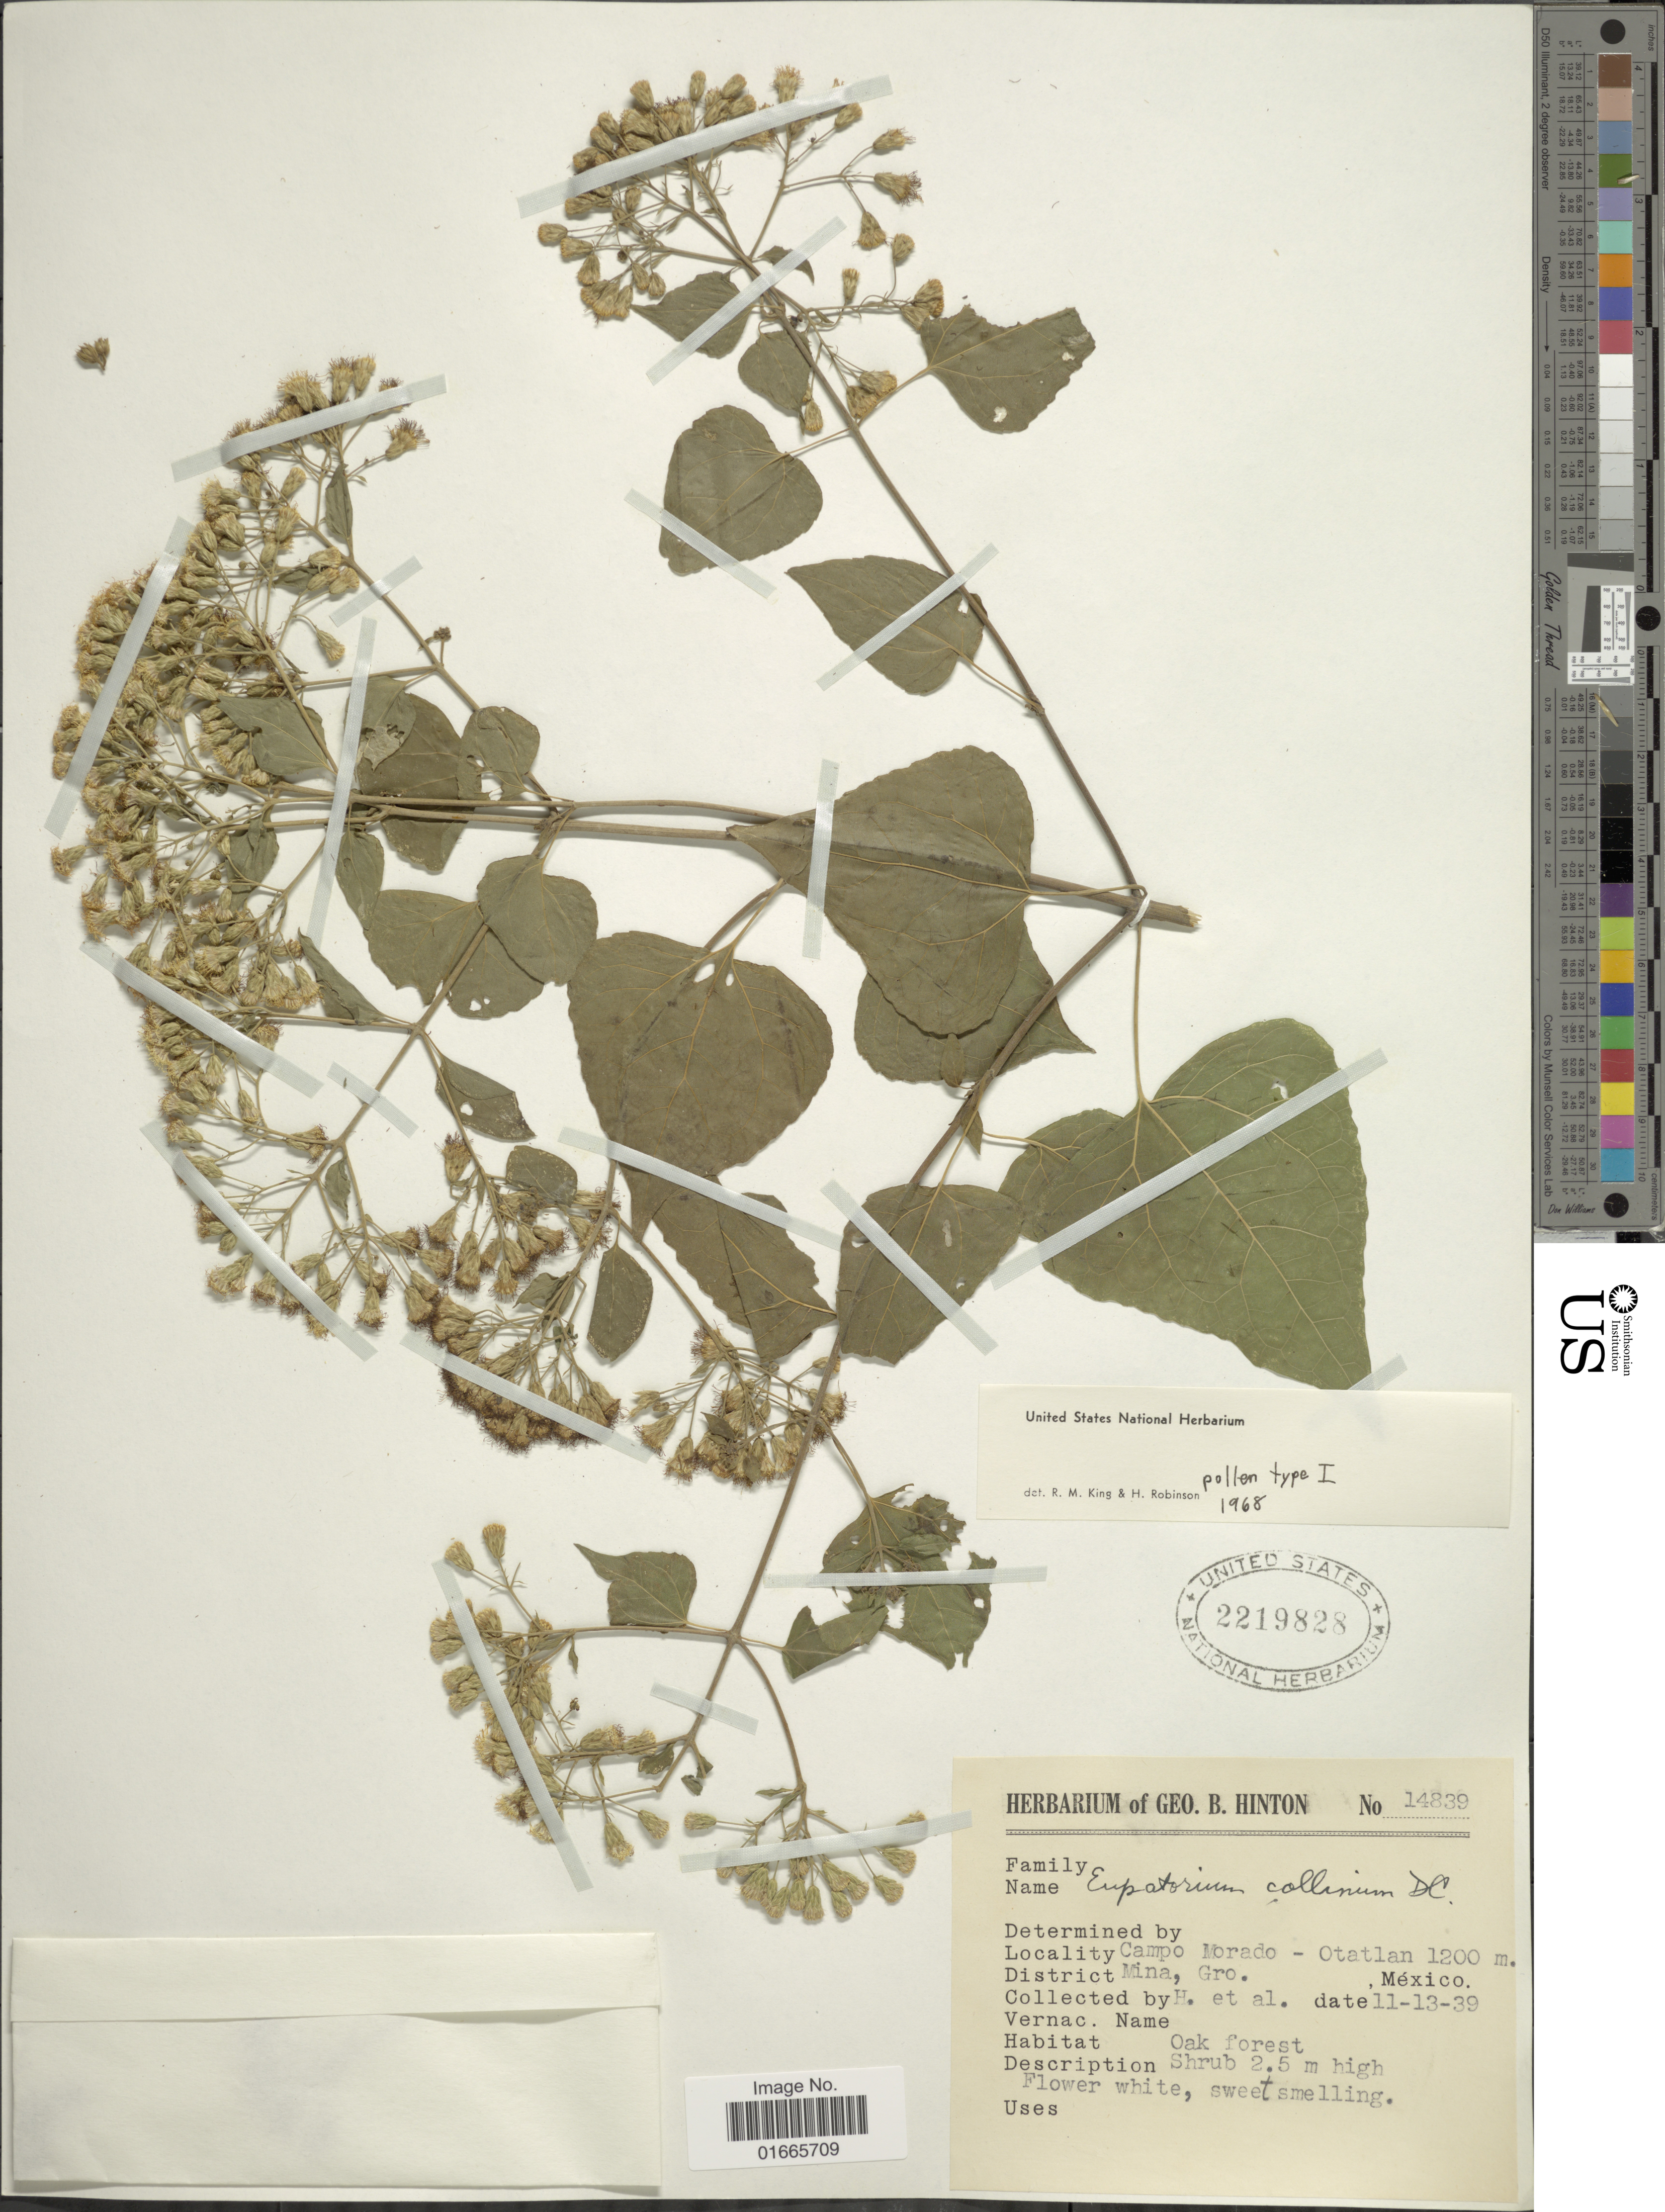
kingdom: Plantae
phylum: Tracheophyta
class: Magnoliopsida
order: Asterales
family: Asteraceae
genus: Chromolaena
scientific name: Chromolaena collina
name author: (DC.) R.M. King & H. Rob.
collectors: G. B. Hinton & et al.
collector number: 14839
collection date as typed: Transcribed d/m/y: 13/11/39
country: Mexico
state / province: Guerrero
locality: Campo Morado-Otatlan, Mina. Gro.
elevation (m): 1200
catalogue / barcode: US 2219828